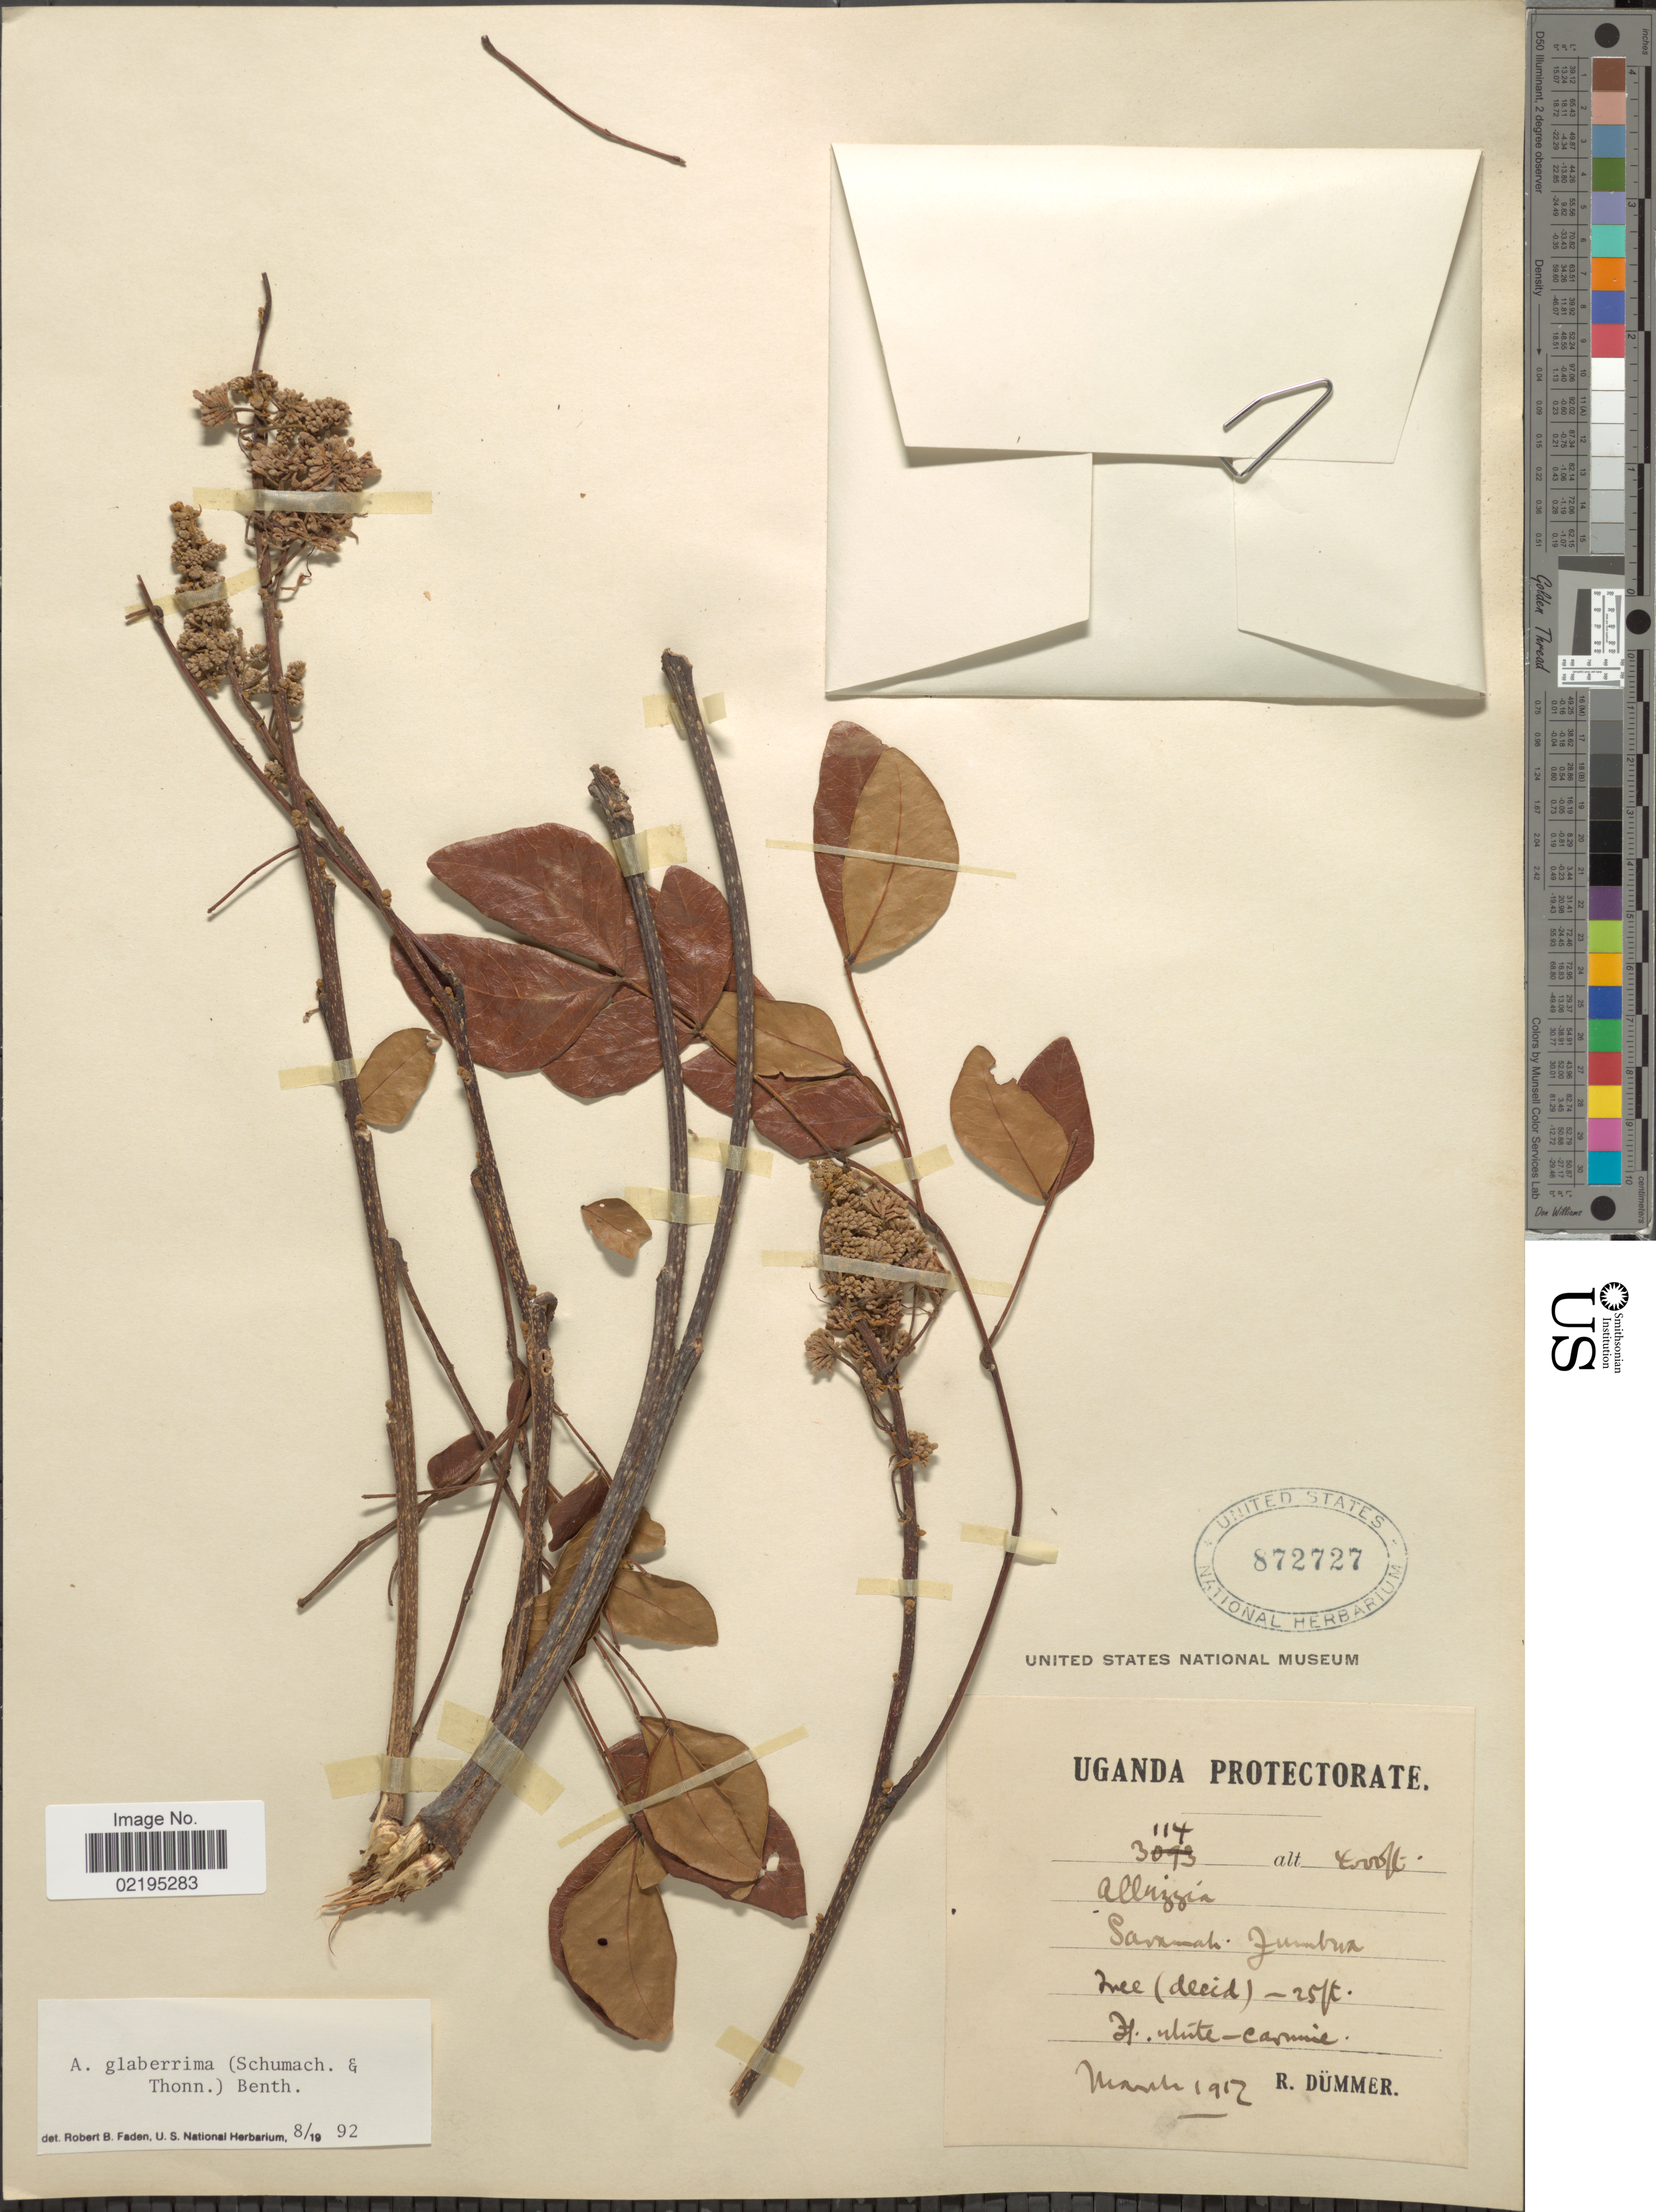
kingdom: Plantae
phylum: Tracheophyta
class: Magnoliopsida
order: Fabales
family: Fabaceae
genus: Albizia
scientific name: Albizia glaberrima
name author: (Schumach. & Thonn.) Benth.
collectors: R. A. Dümmer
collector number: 114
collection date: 1912-03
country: Uganda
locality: Savannah - Zumbwa [interpreted]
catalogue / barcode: US 872727